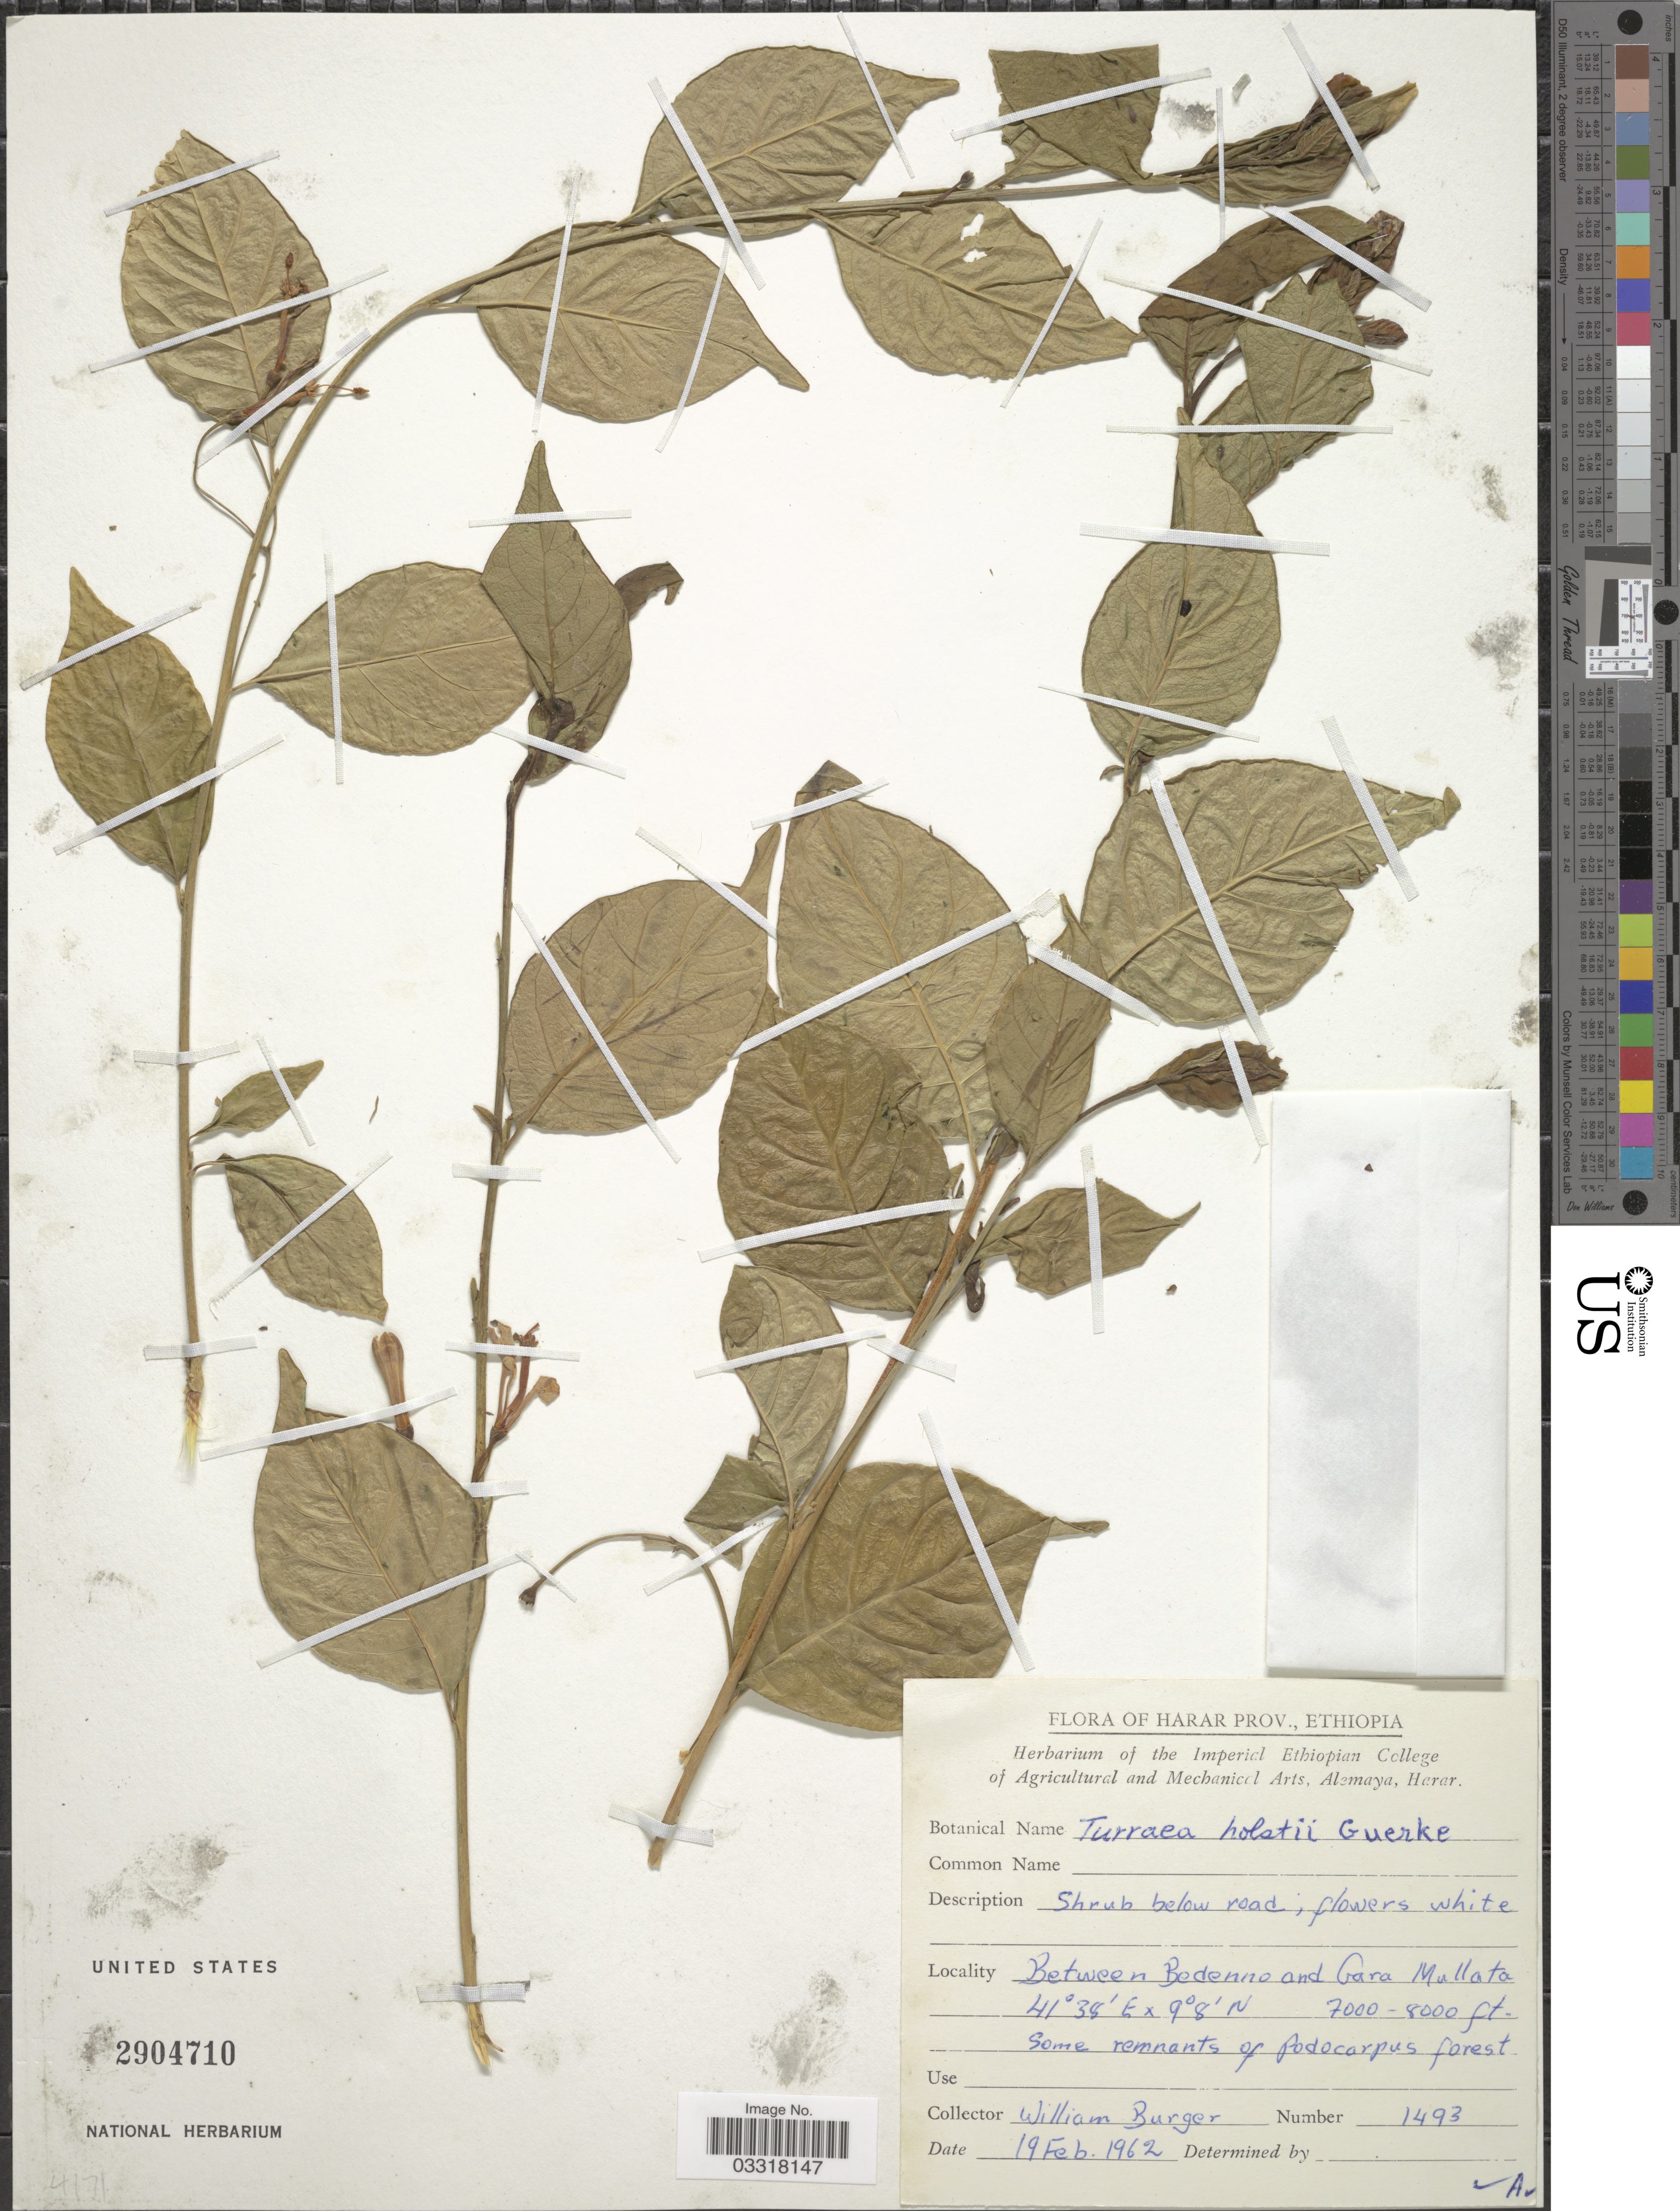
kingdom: Plantae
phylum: Tracheophyta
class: Magnoliopsida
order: Sapindales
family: Meliaceae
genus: Turraea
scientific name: Turraea holstii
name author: Gürke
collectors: W. Burger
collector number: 1493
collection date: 1962-02-19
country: Ethiopia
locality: Harar Prov. Between Bedenno and Gara Mullata.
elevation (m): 2134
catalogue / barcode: US 2904710